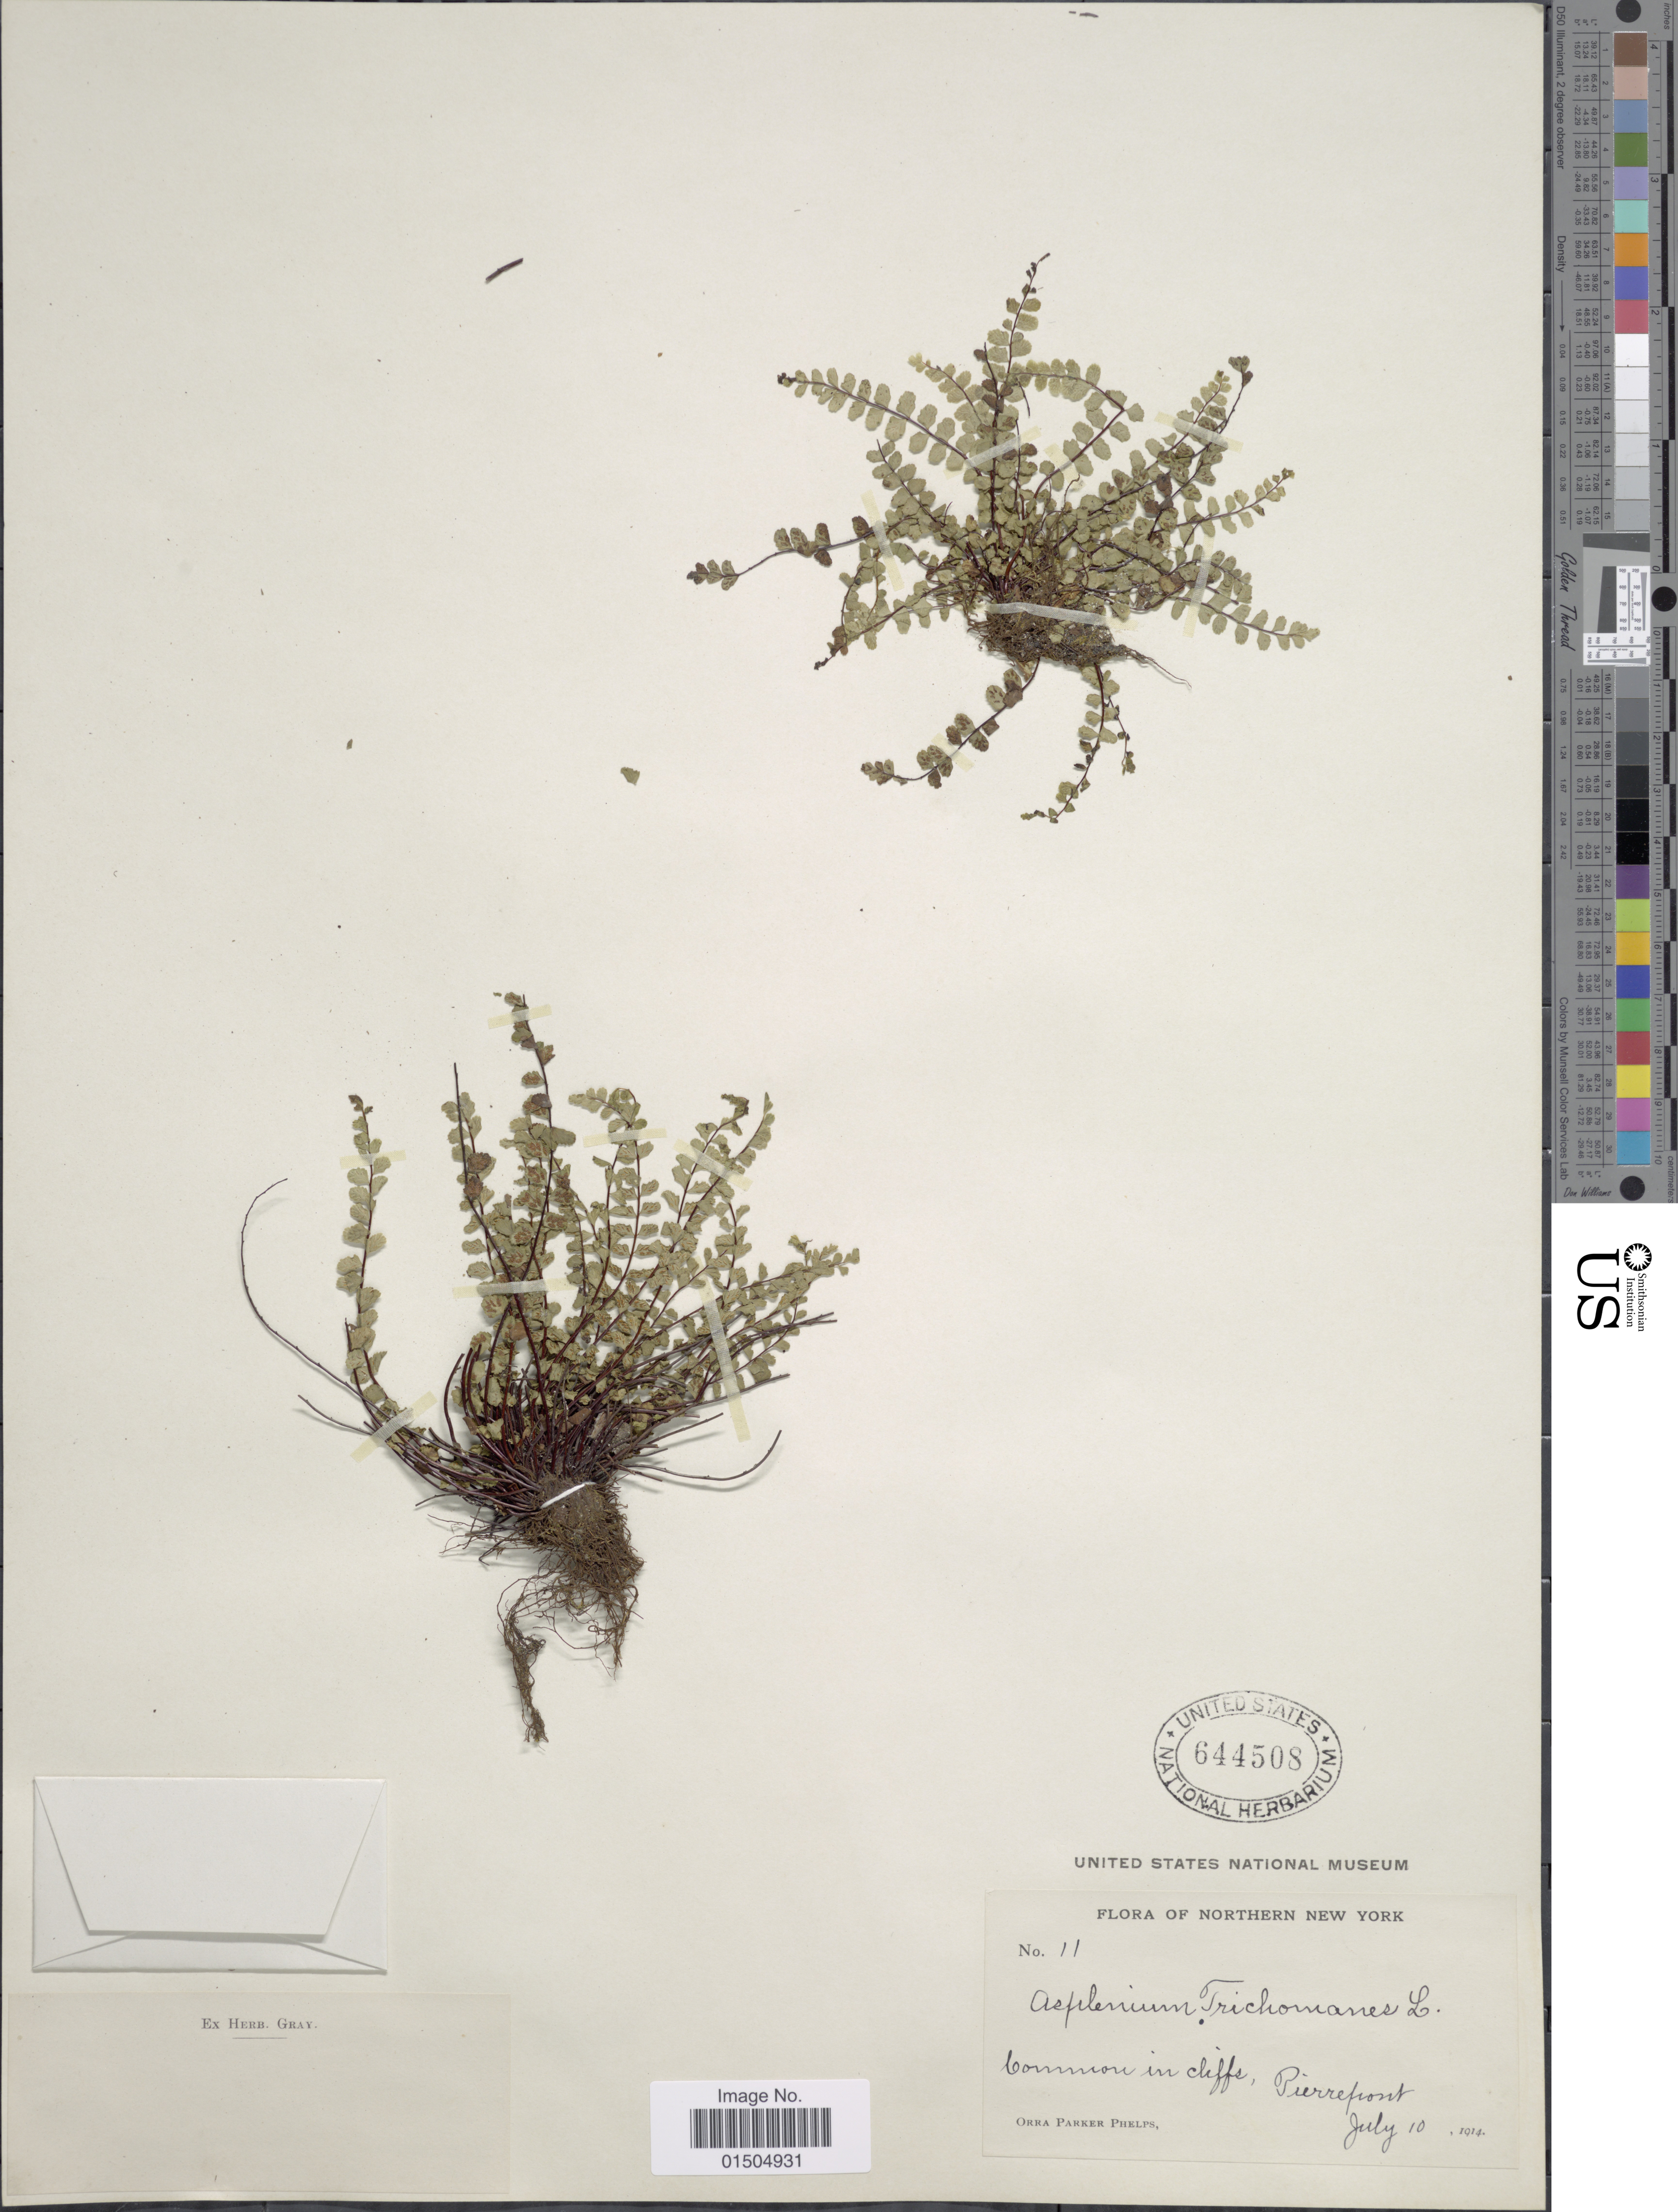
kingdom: Plantae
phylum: Tracheophyta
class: Polypodiopsida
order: Polypodiales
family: Aspleniaceae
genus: Asplenium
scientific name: Asplenium trichomanes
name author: L.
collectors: O. P. Phelps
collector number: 11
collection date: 1914-07-10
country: United States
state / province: New York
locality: Northern New York. Common in cliffs, Pierrefront.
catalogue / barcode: US 644508